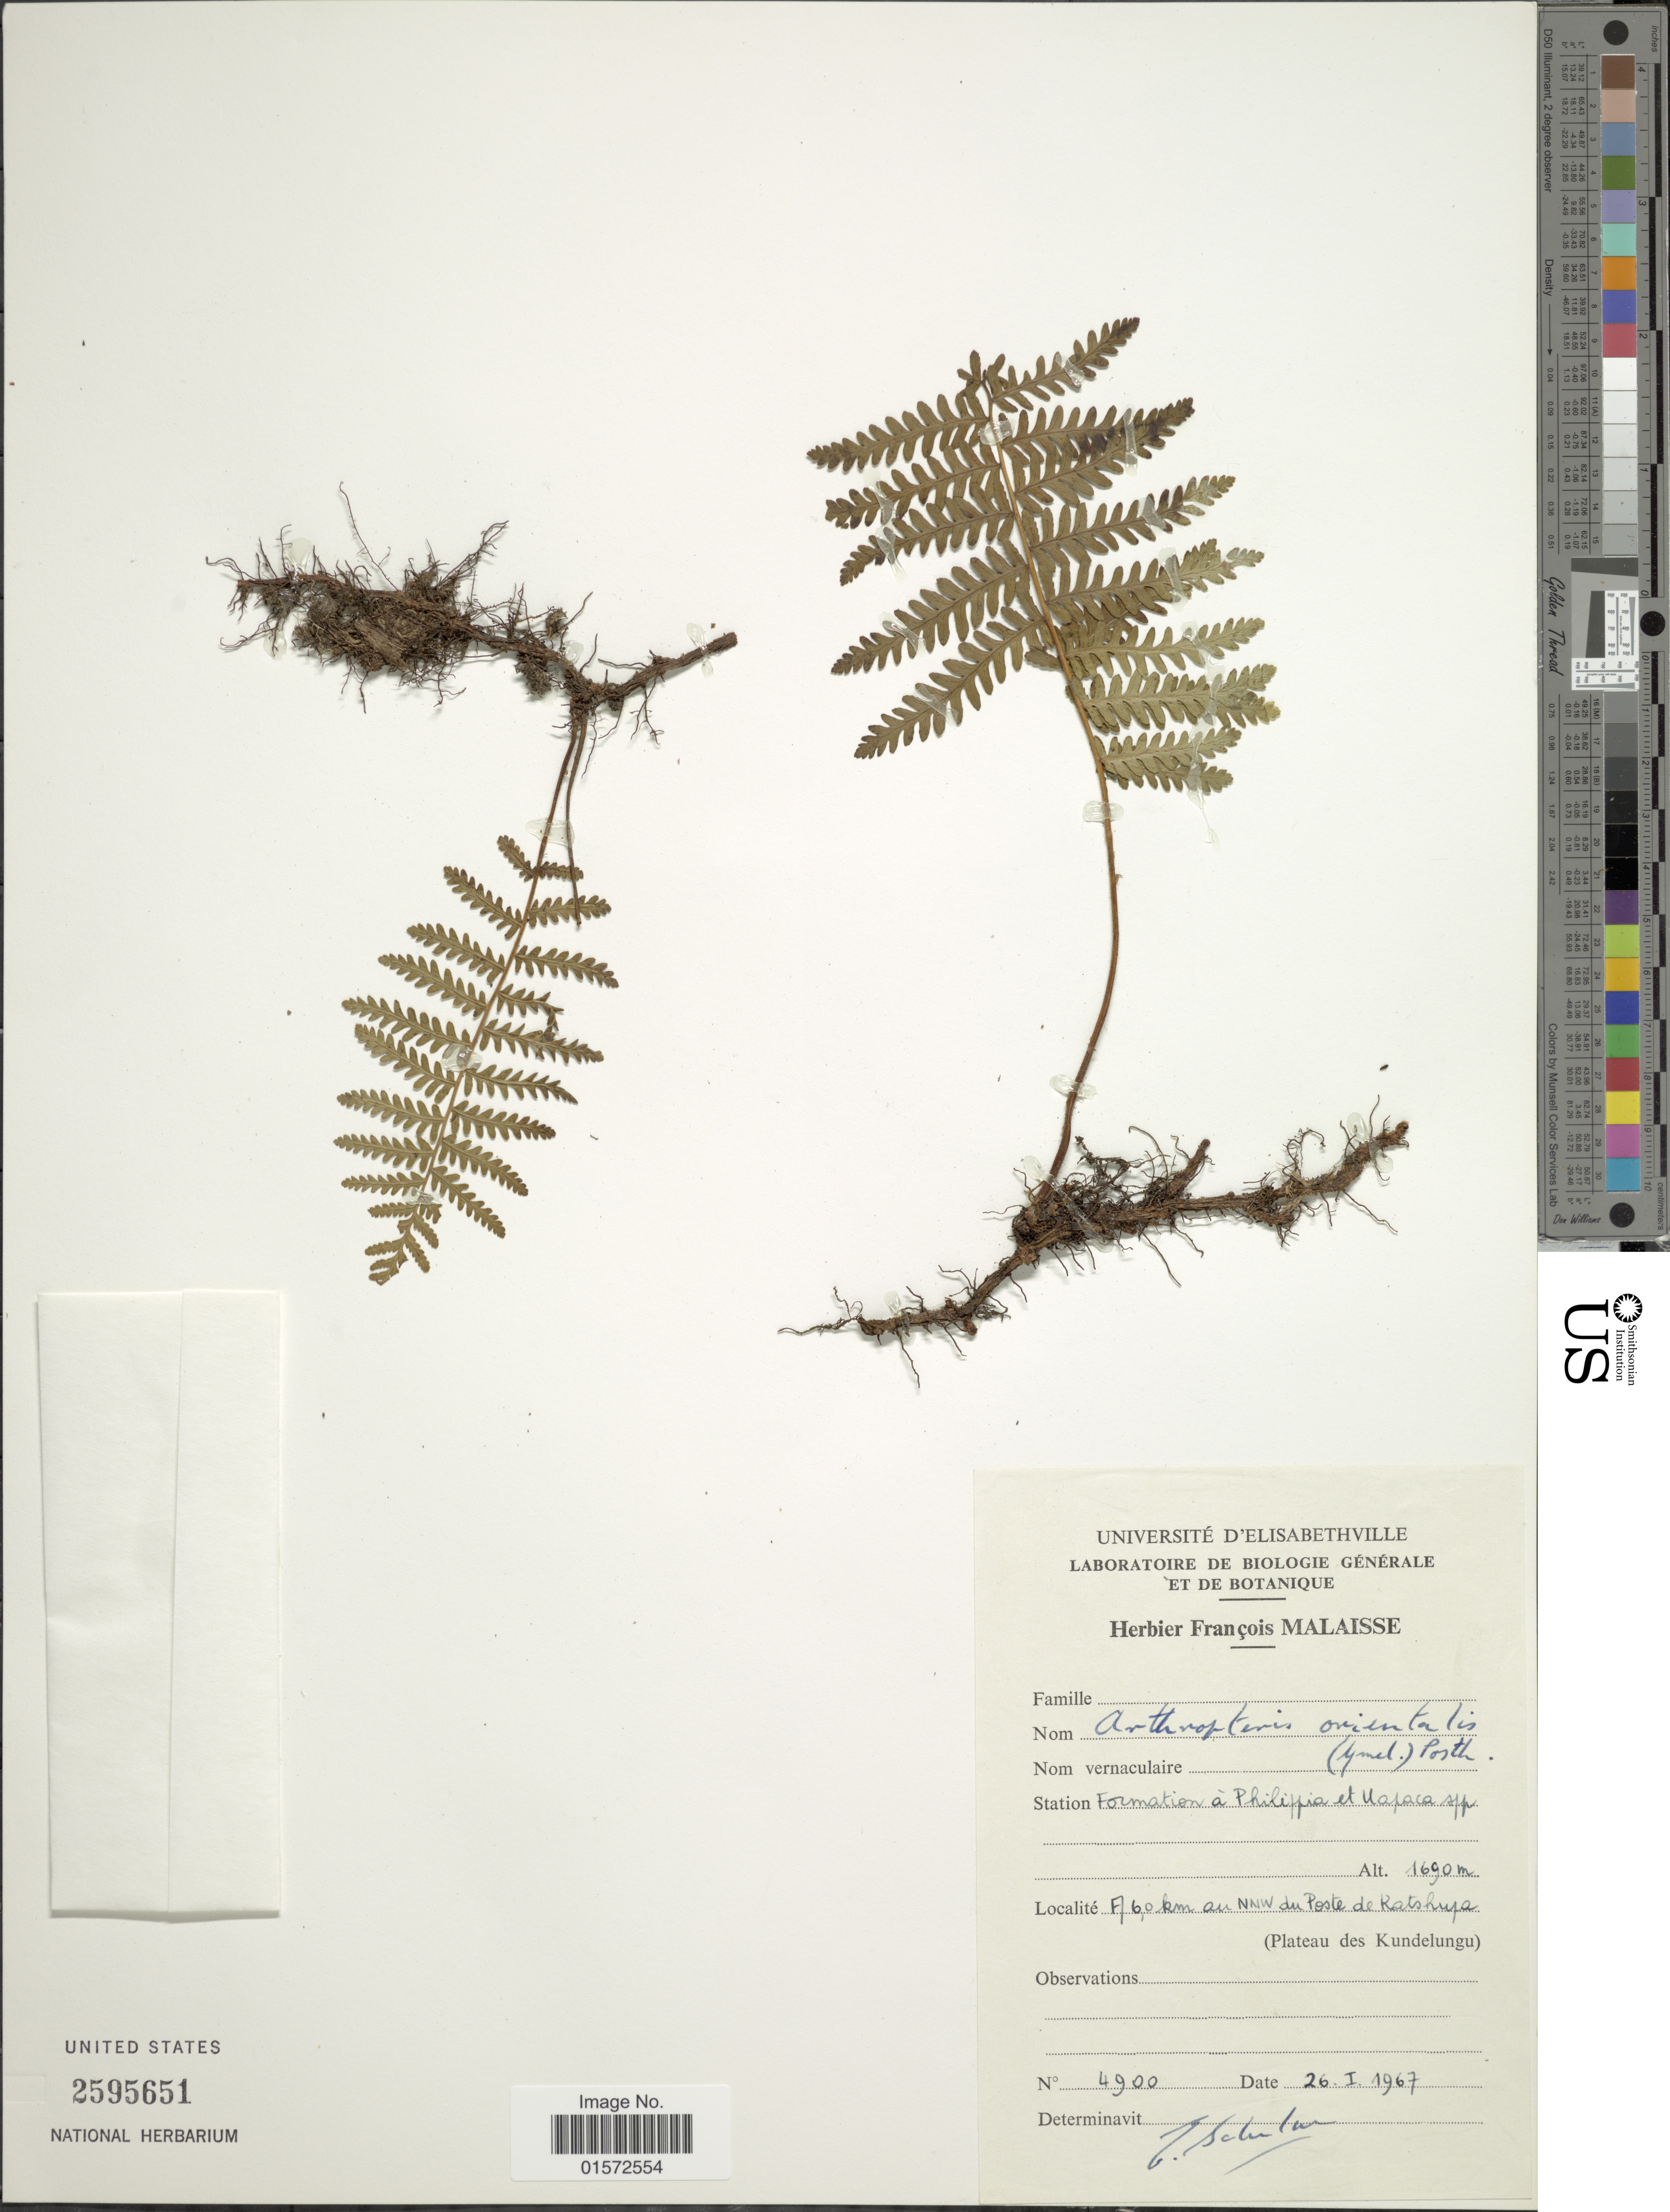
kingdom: Plantae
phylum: Tracheophyta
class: Polypodiopsida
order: Polypodiales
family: Tectariaceae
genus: Arthropteris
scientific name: Arthropteris orientalis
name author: (J.F. Gmel.) Posth.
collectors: ex herb. François Malaisse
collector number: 4900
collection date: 1967-01-26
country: Congo, Democratic Republic of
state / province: Haut-Katanga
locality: A 60km au NNW du Poste de Katshupa. Plateau des Kundelungu.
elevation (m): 1690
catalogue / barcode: US 2595651